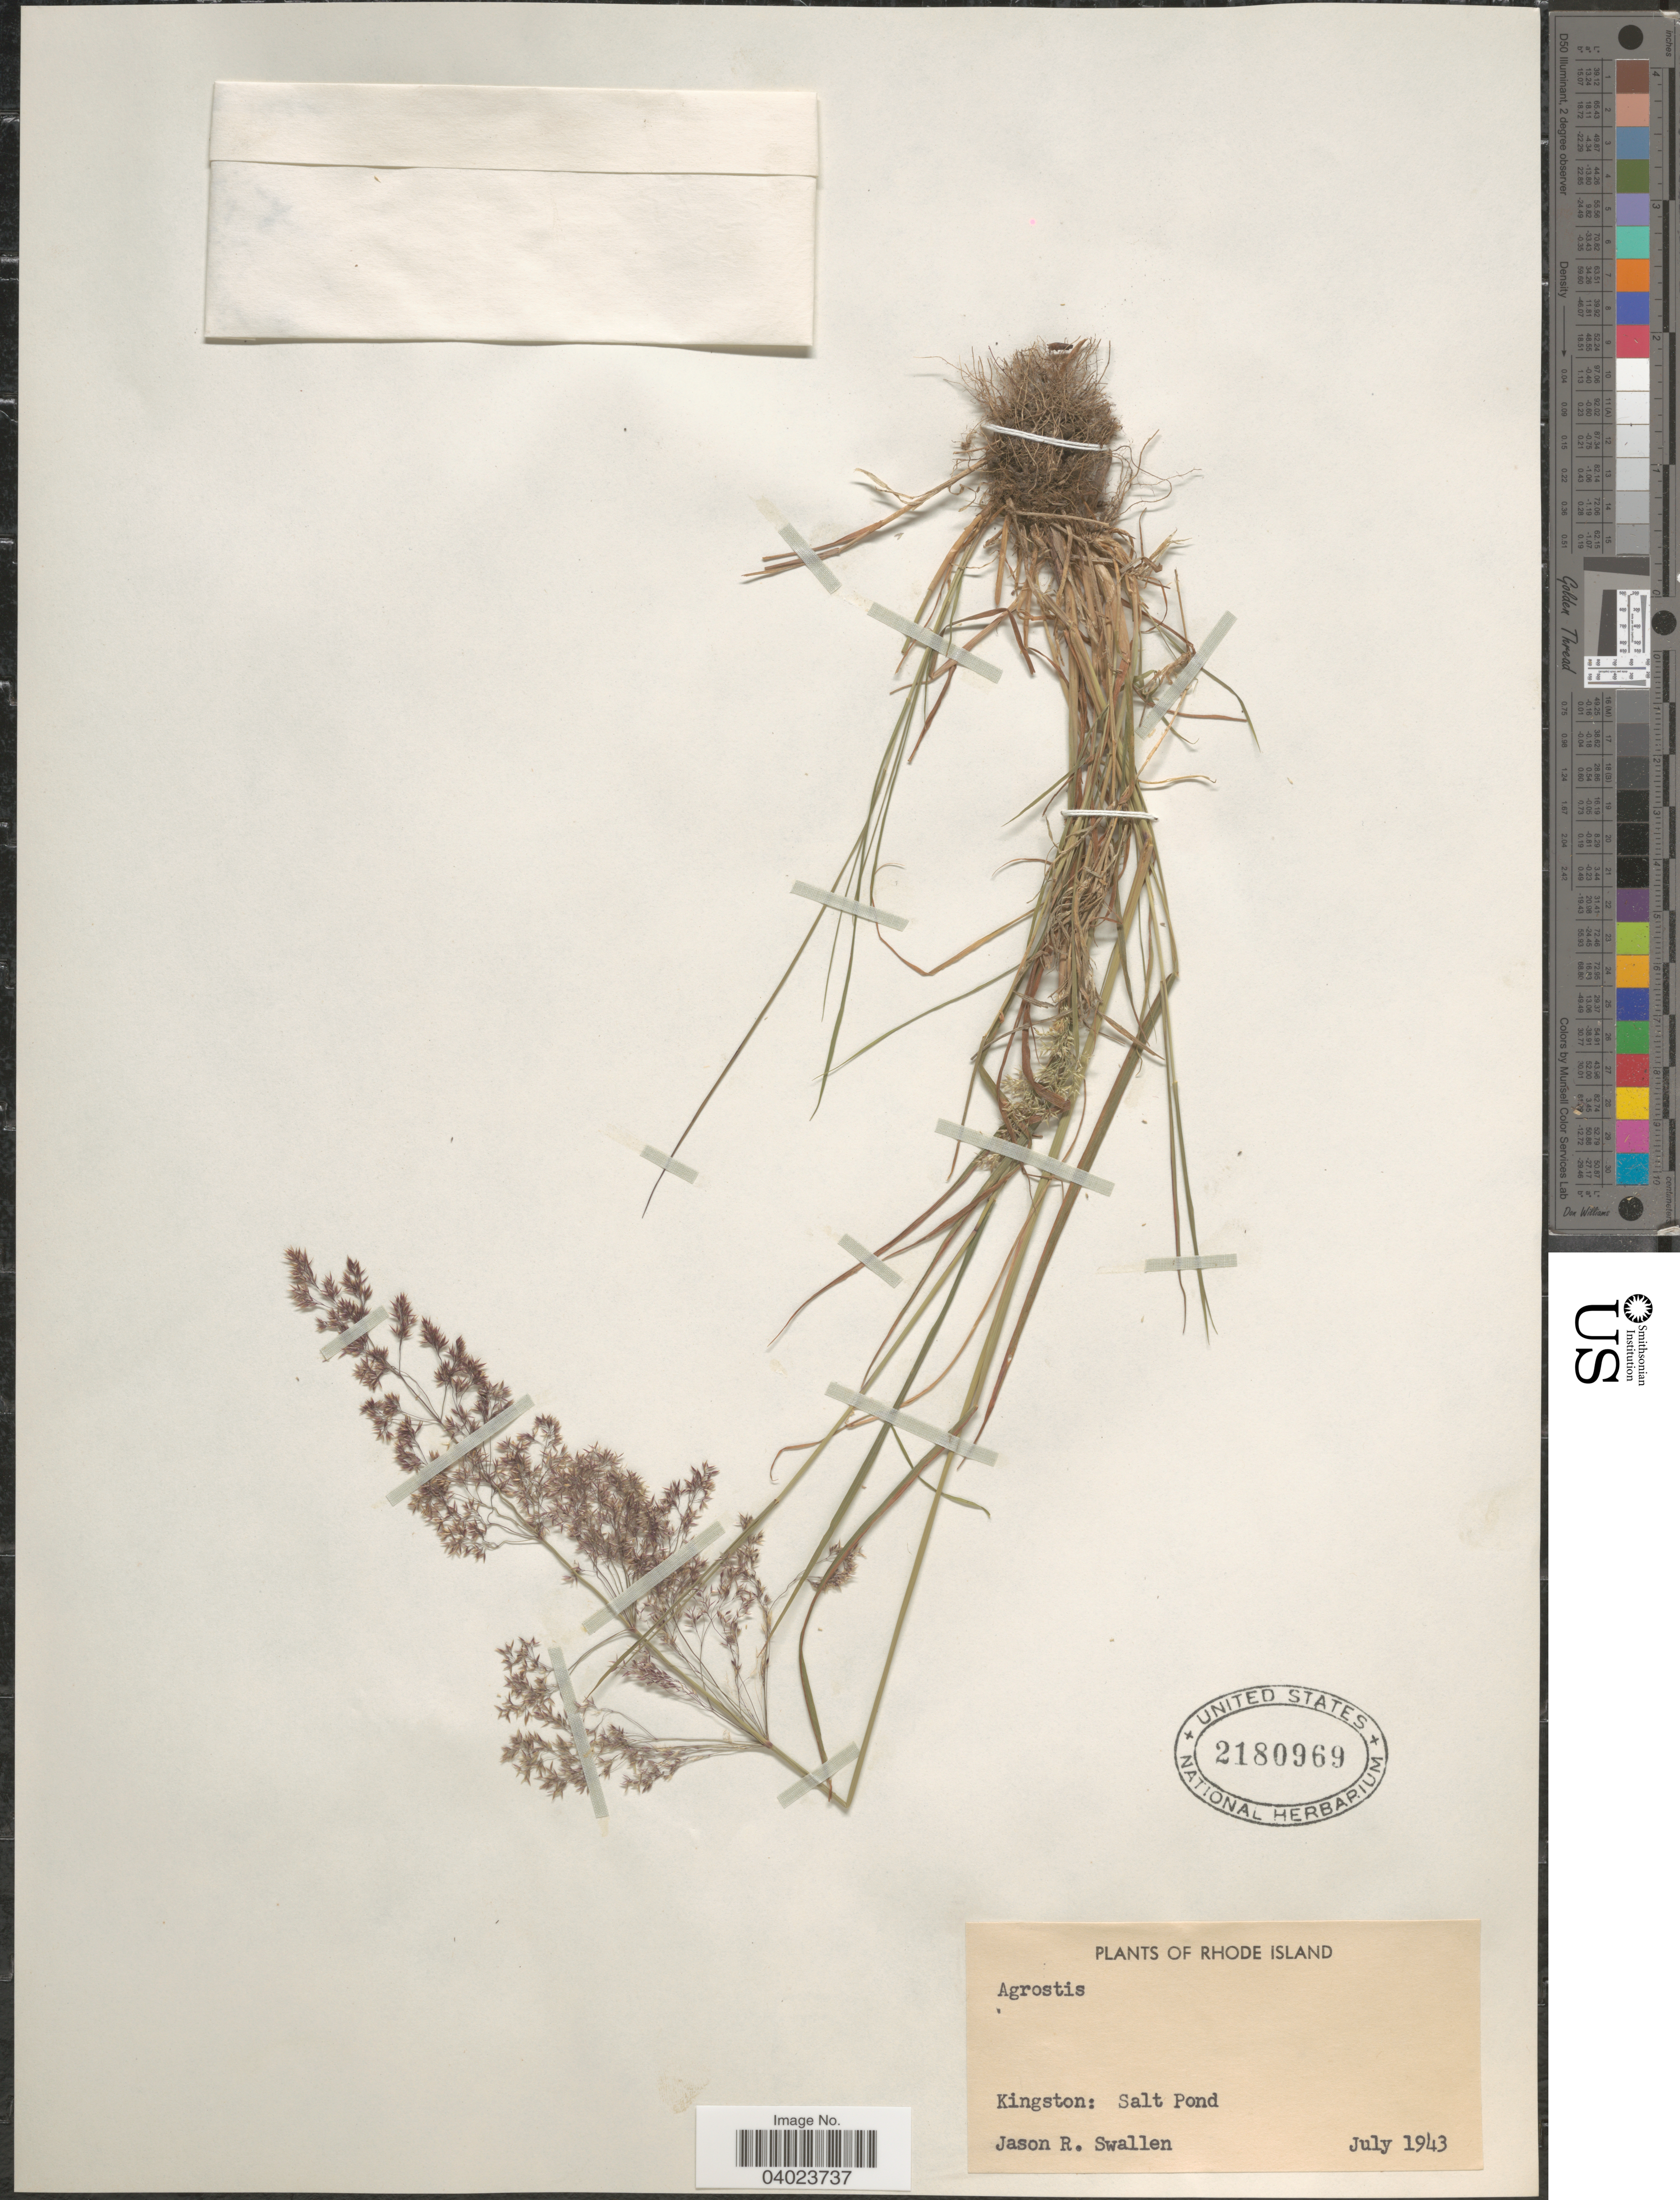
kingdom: Plantae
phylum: Tracheophyta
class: Liliopsida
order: Poales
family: Poaceae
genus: Agrostis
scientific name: Agrostis sp.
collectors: J. R. Swallen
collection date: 1943-07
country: United States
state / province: Rhode Island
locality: Kingston: Salt Pond.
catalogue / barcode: US 2180969